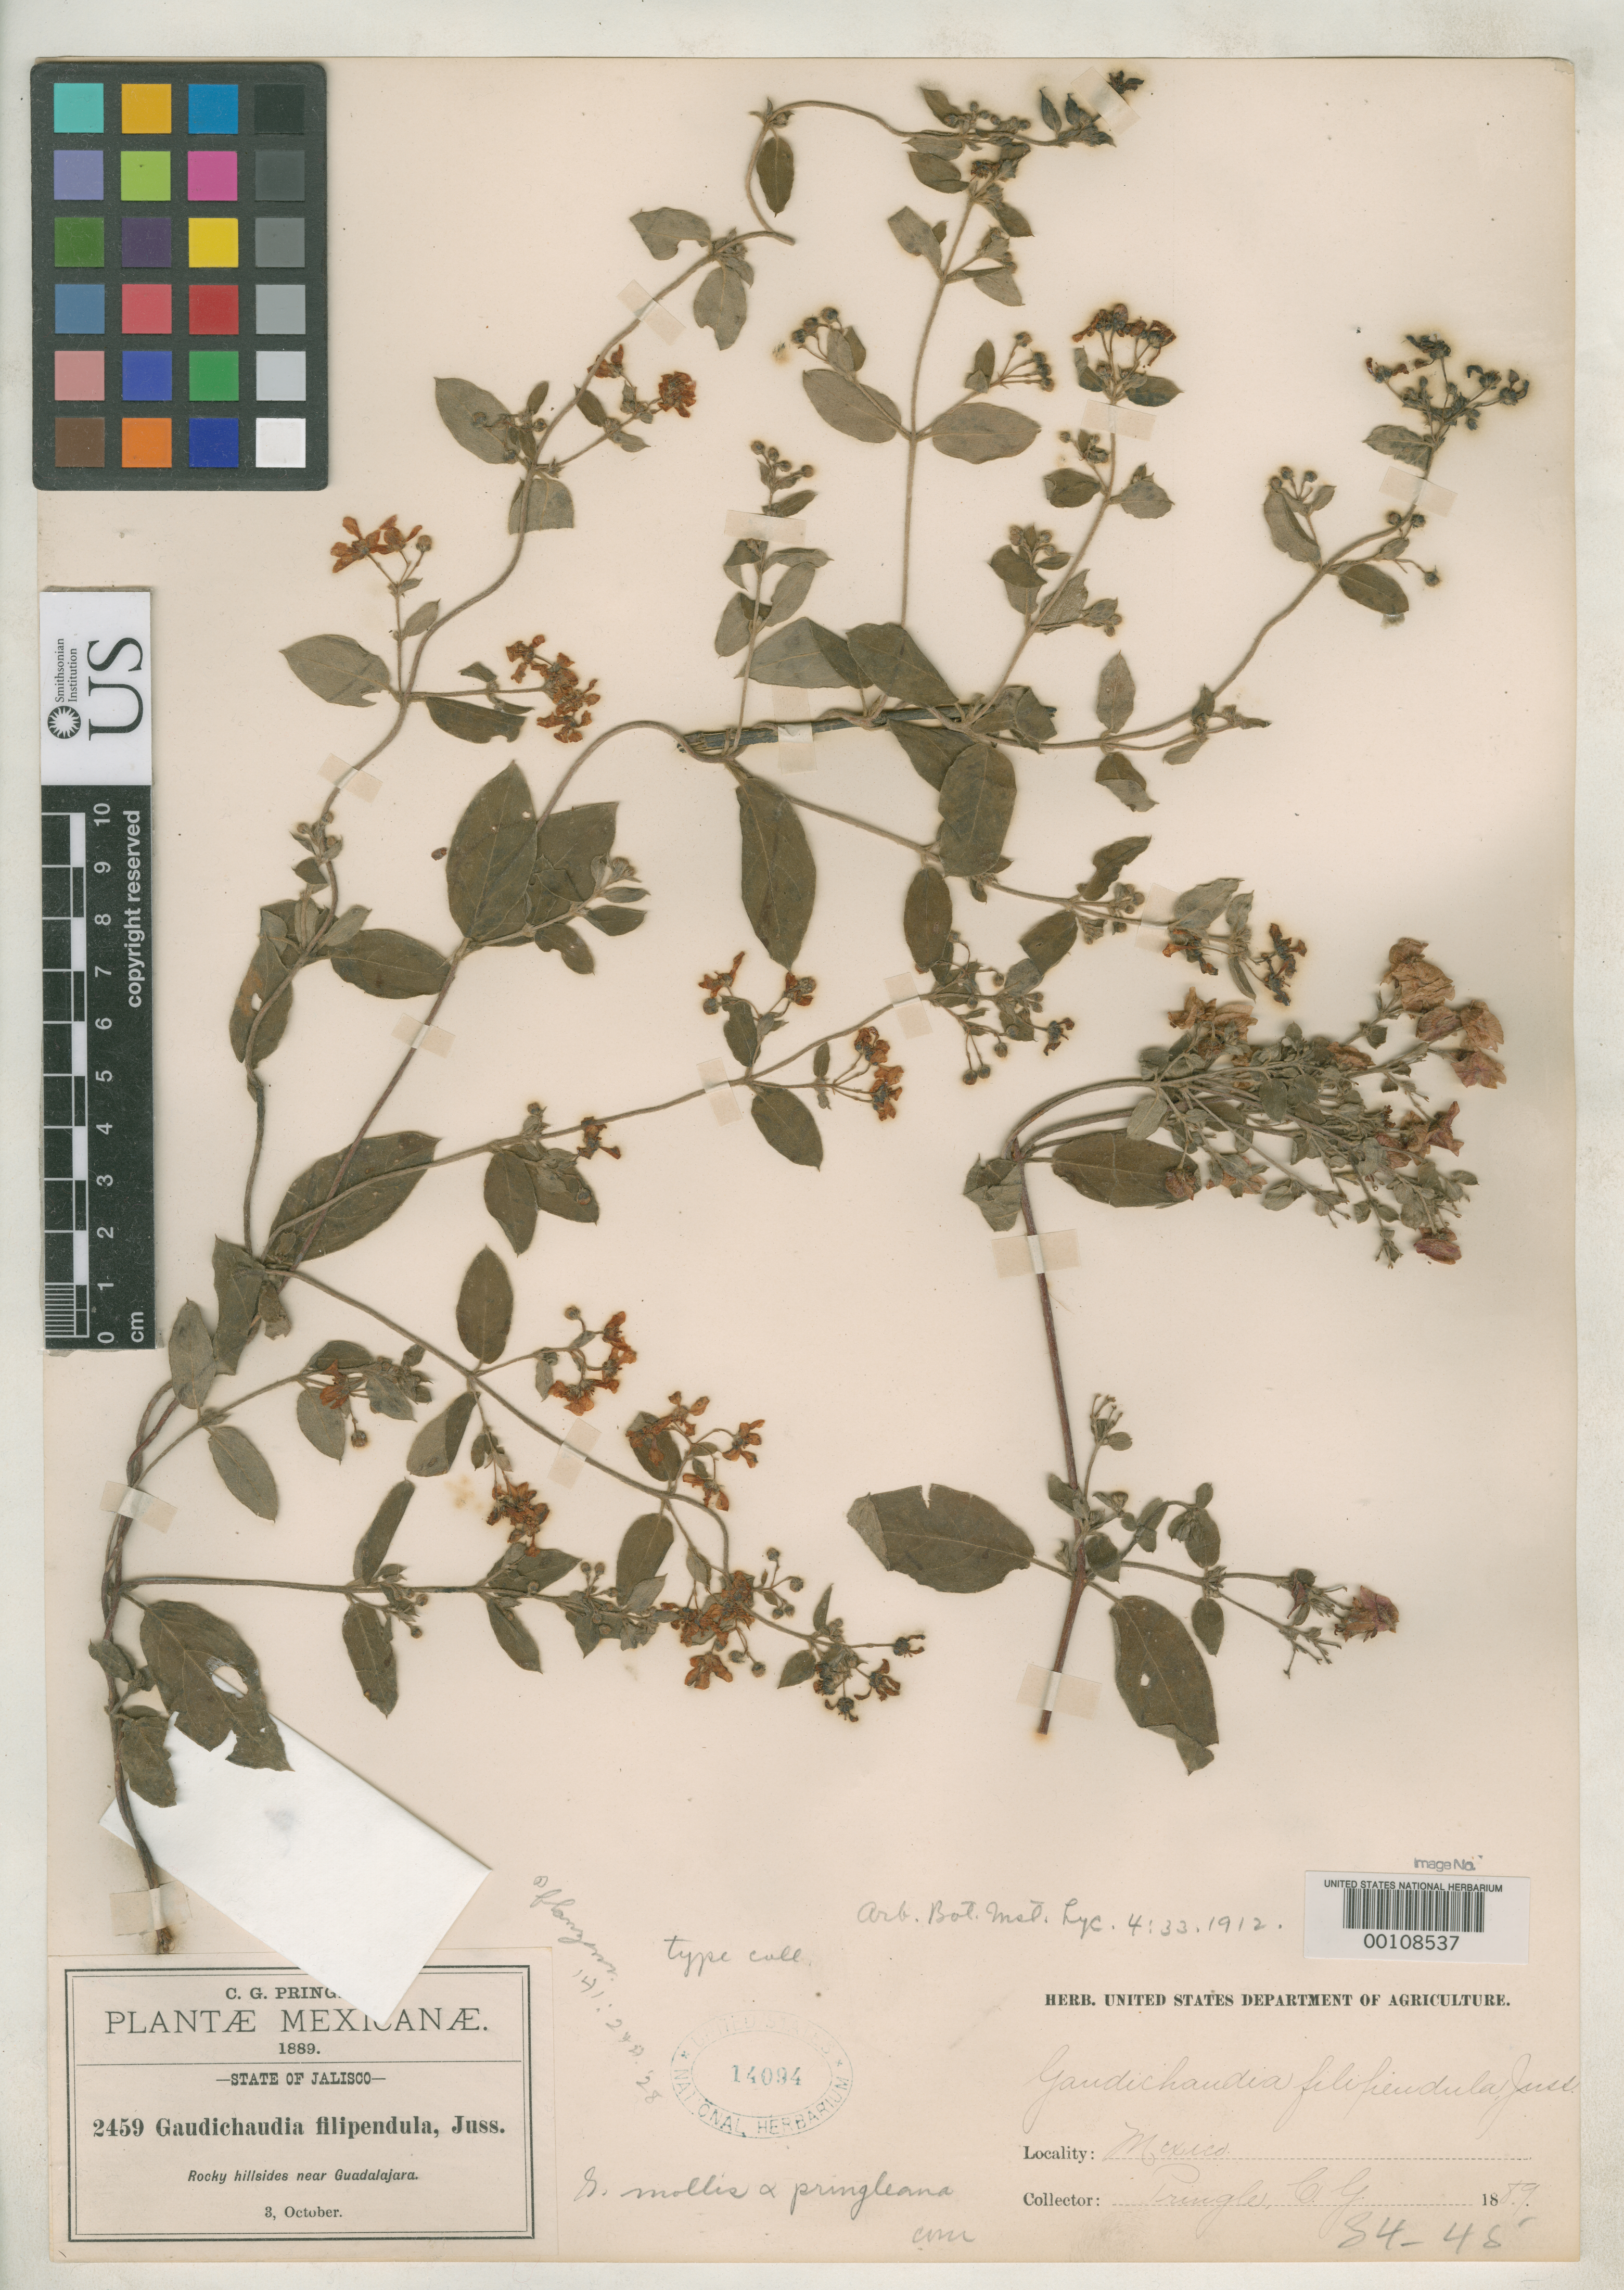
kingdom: Plantae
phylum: Tracheophyta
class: Magnoliopsida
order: Malpighiales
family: Malpighiaceae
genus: Tritomopterys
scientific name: Tritomopterys mollis var. pringleana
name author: Nied.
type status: Type Collection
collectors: C. G. Pringle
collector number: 2459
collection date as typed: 08 Oct 1889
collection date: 1889-10-08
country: Mexico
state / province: Jalisco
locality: Hillsides near Guadalajara.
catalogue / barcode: US 14094